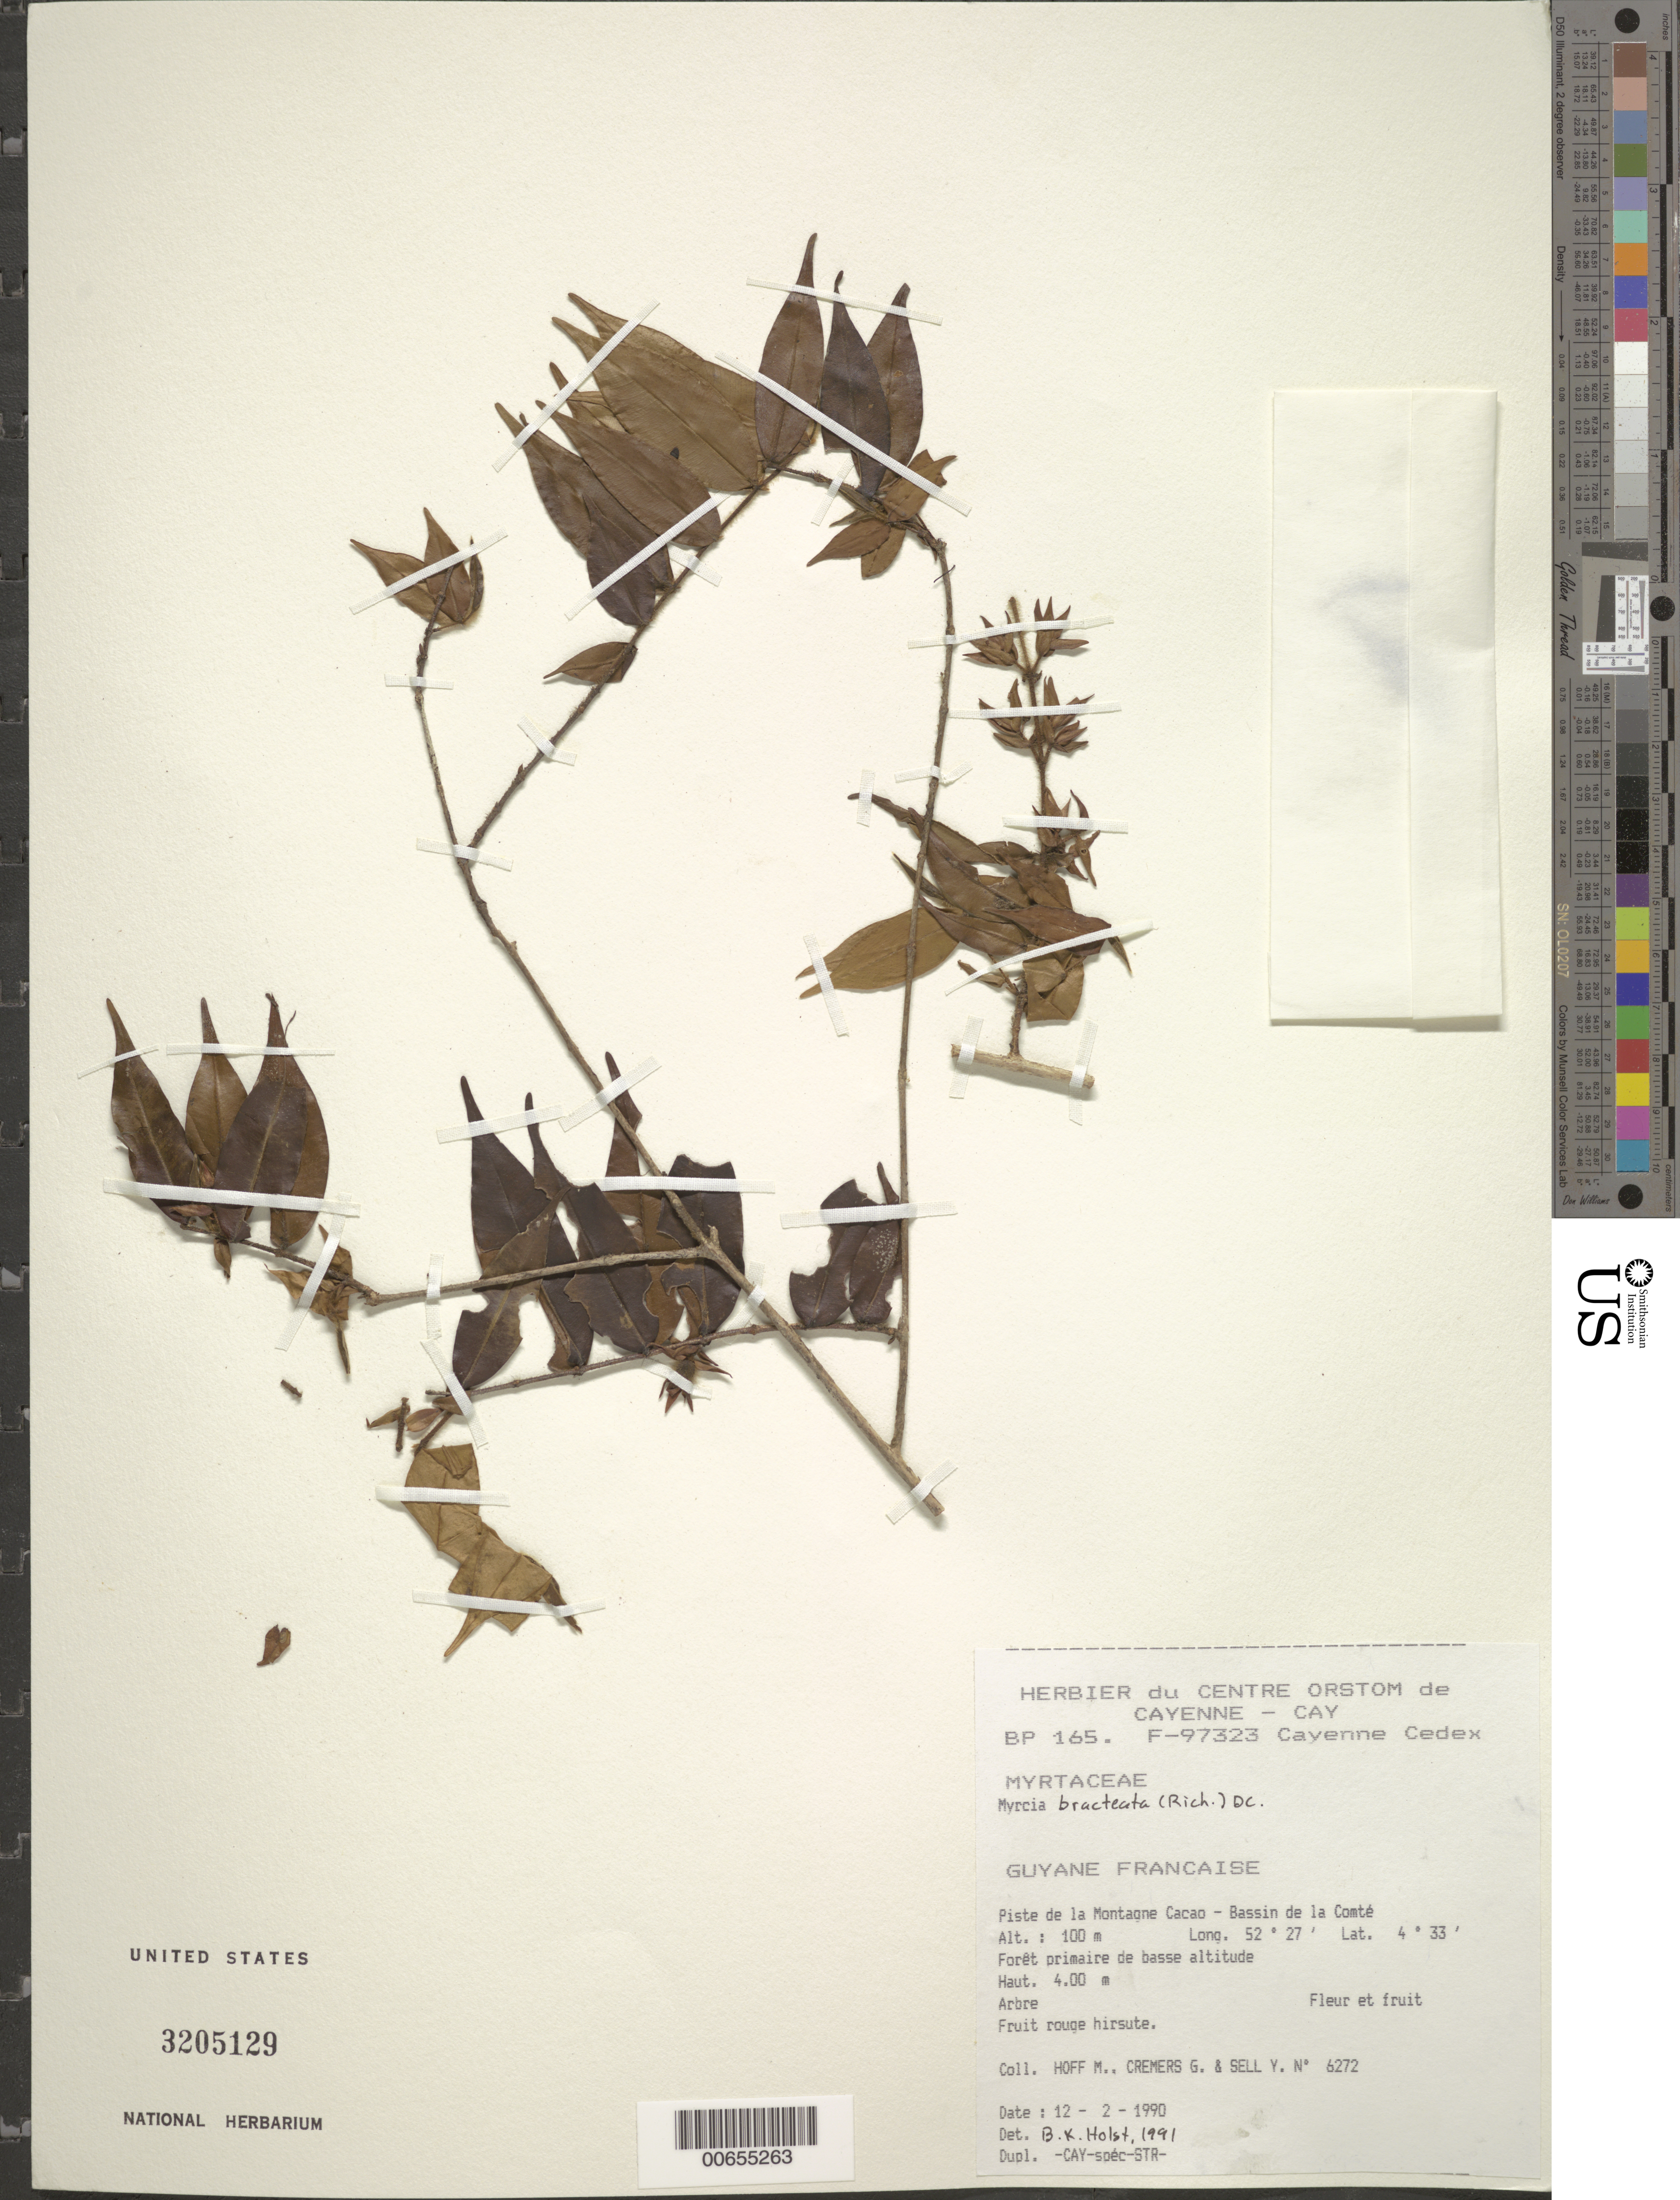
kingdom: Plantae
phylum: Tracheophyta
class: Magnoliopsida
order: Myrtales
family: Myrtaceae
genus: Myrcia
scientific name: Myrcia bracteata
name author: (Rich.) DC.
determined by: Holst, Bruce K.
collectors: M. Hoff, G. Cremers & Y. Sell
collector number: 6272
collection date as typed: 12-Feb-90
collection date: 1990-02-12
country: French Guiana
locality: Piste de la Montagne Cacao, Bassin de la Comté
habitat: Low primary forest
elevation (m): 100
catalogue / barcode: US 3205129